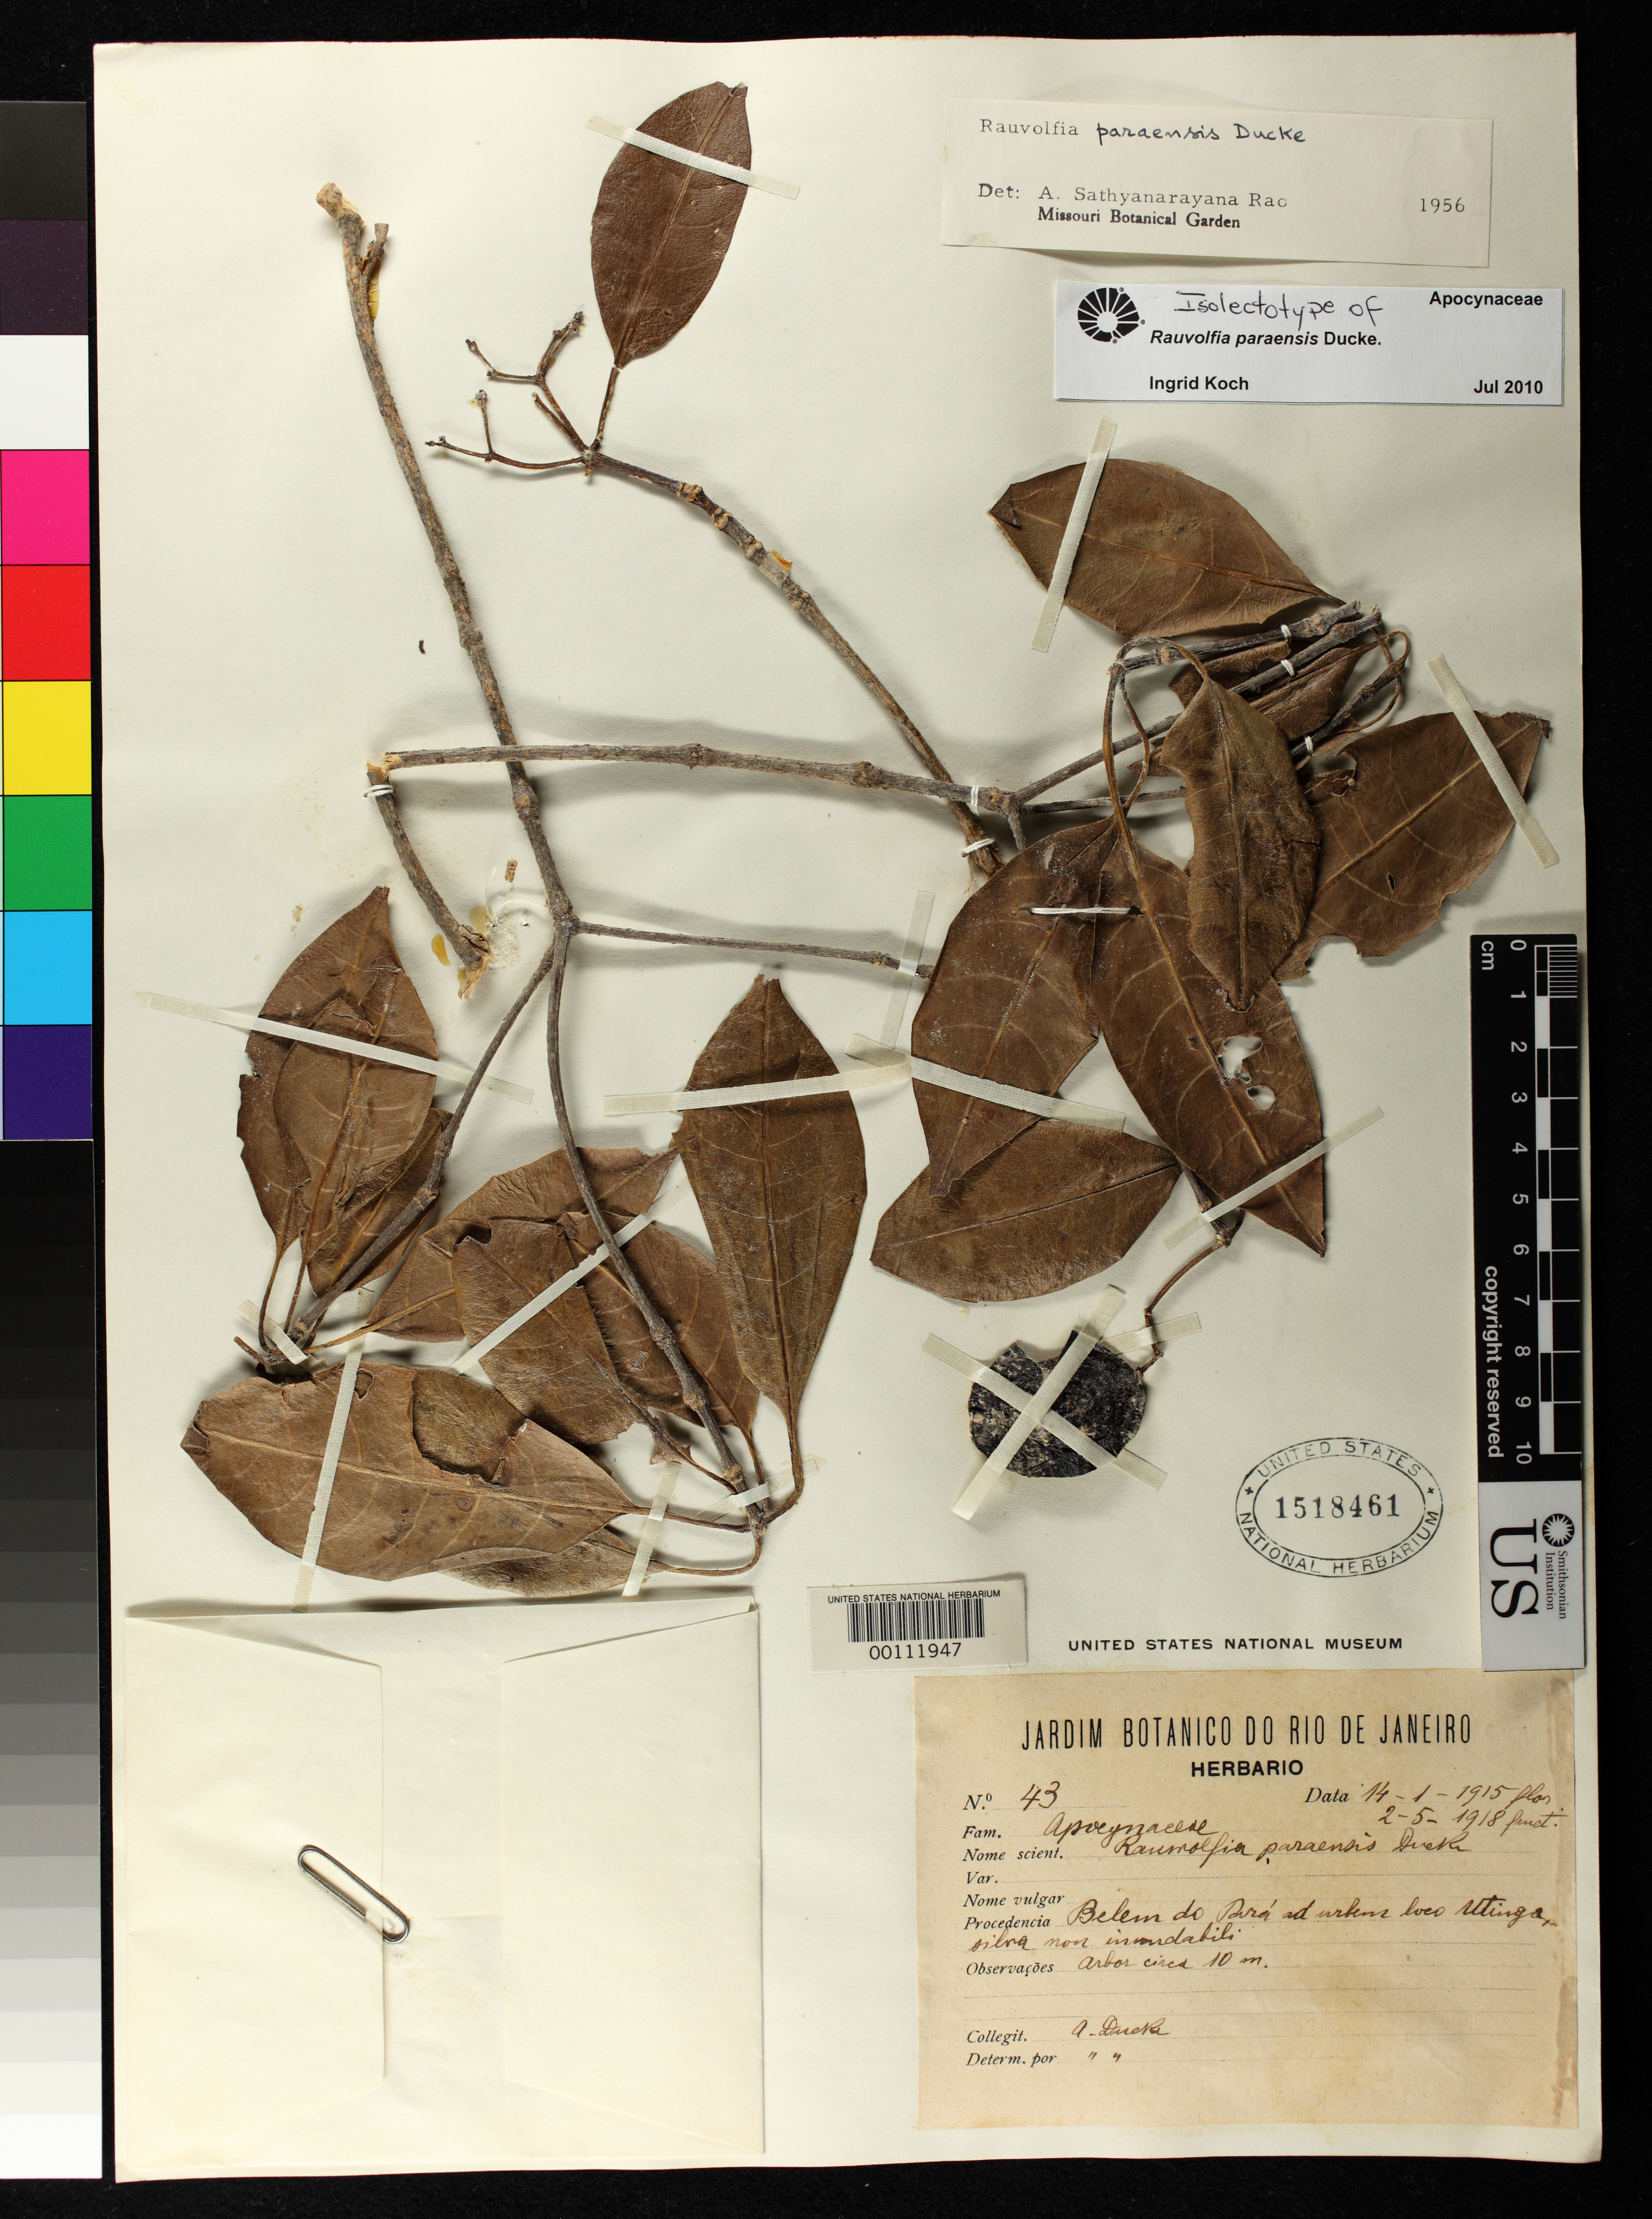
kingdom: Plantae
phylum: Tracheophyta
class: Magnoliopsida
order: Gentianales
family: Apocynaceae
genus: Rauvolfia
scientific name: Rauvolfia paraensis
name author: Ducke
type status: Isosyntype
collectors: A. Ducke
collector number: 43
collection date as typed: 02 May 1918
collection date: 1918-05-02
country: Brazil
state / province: Pará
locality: Belem.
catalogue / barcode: US 1518461